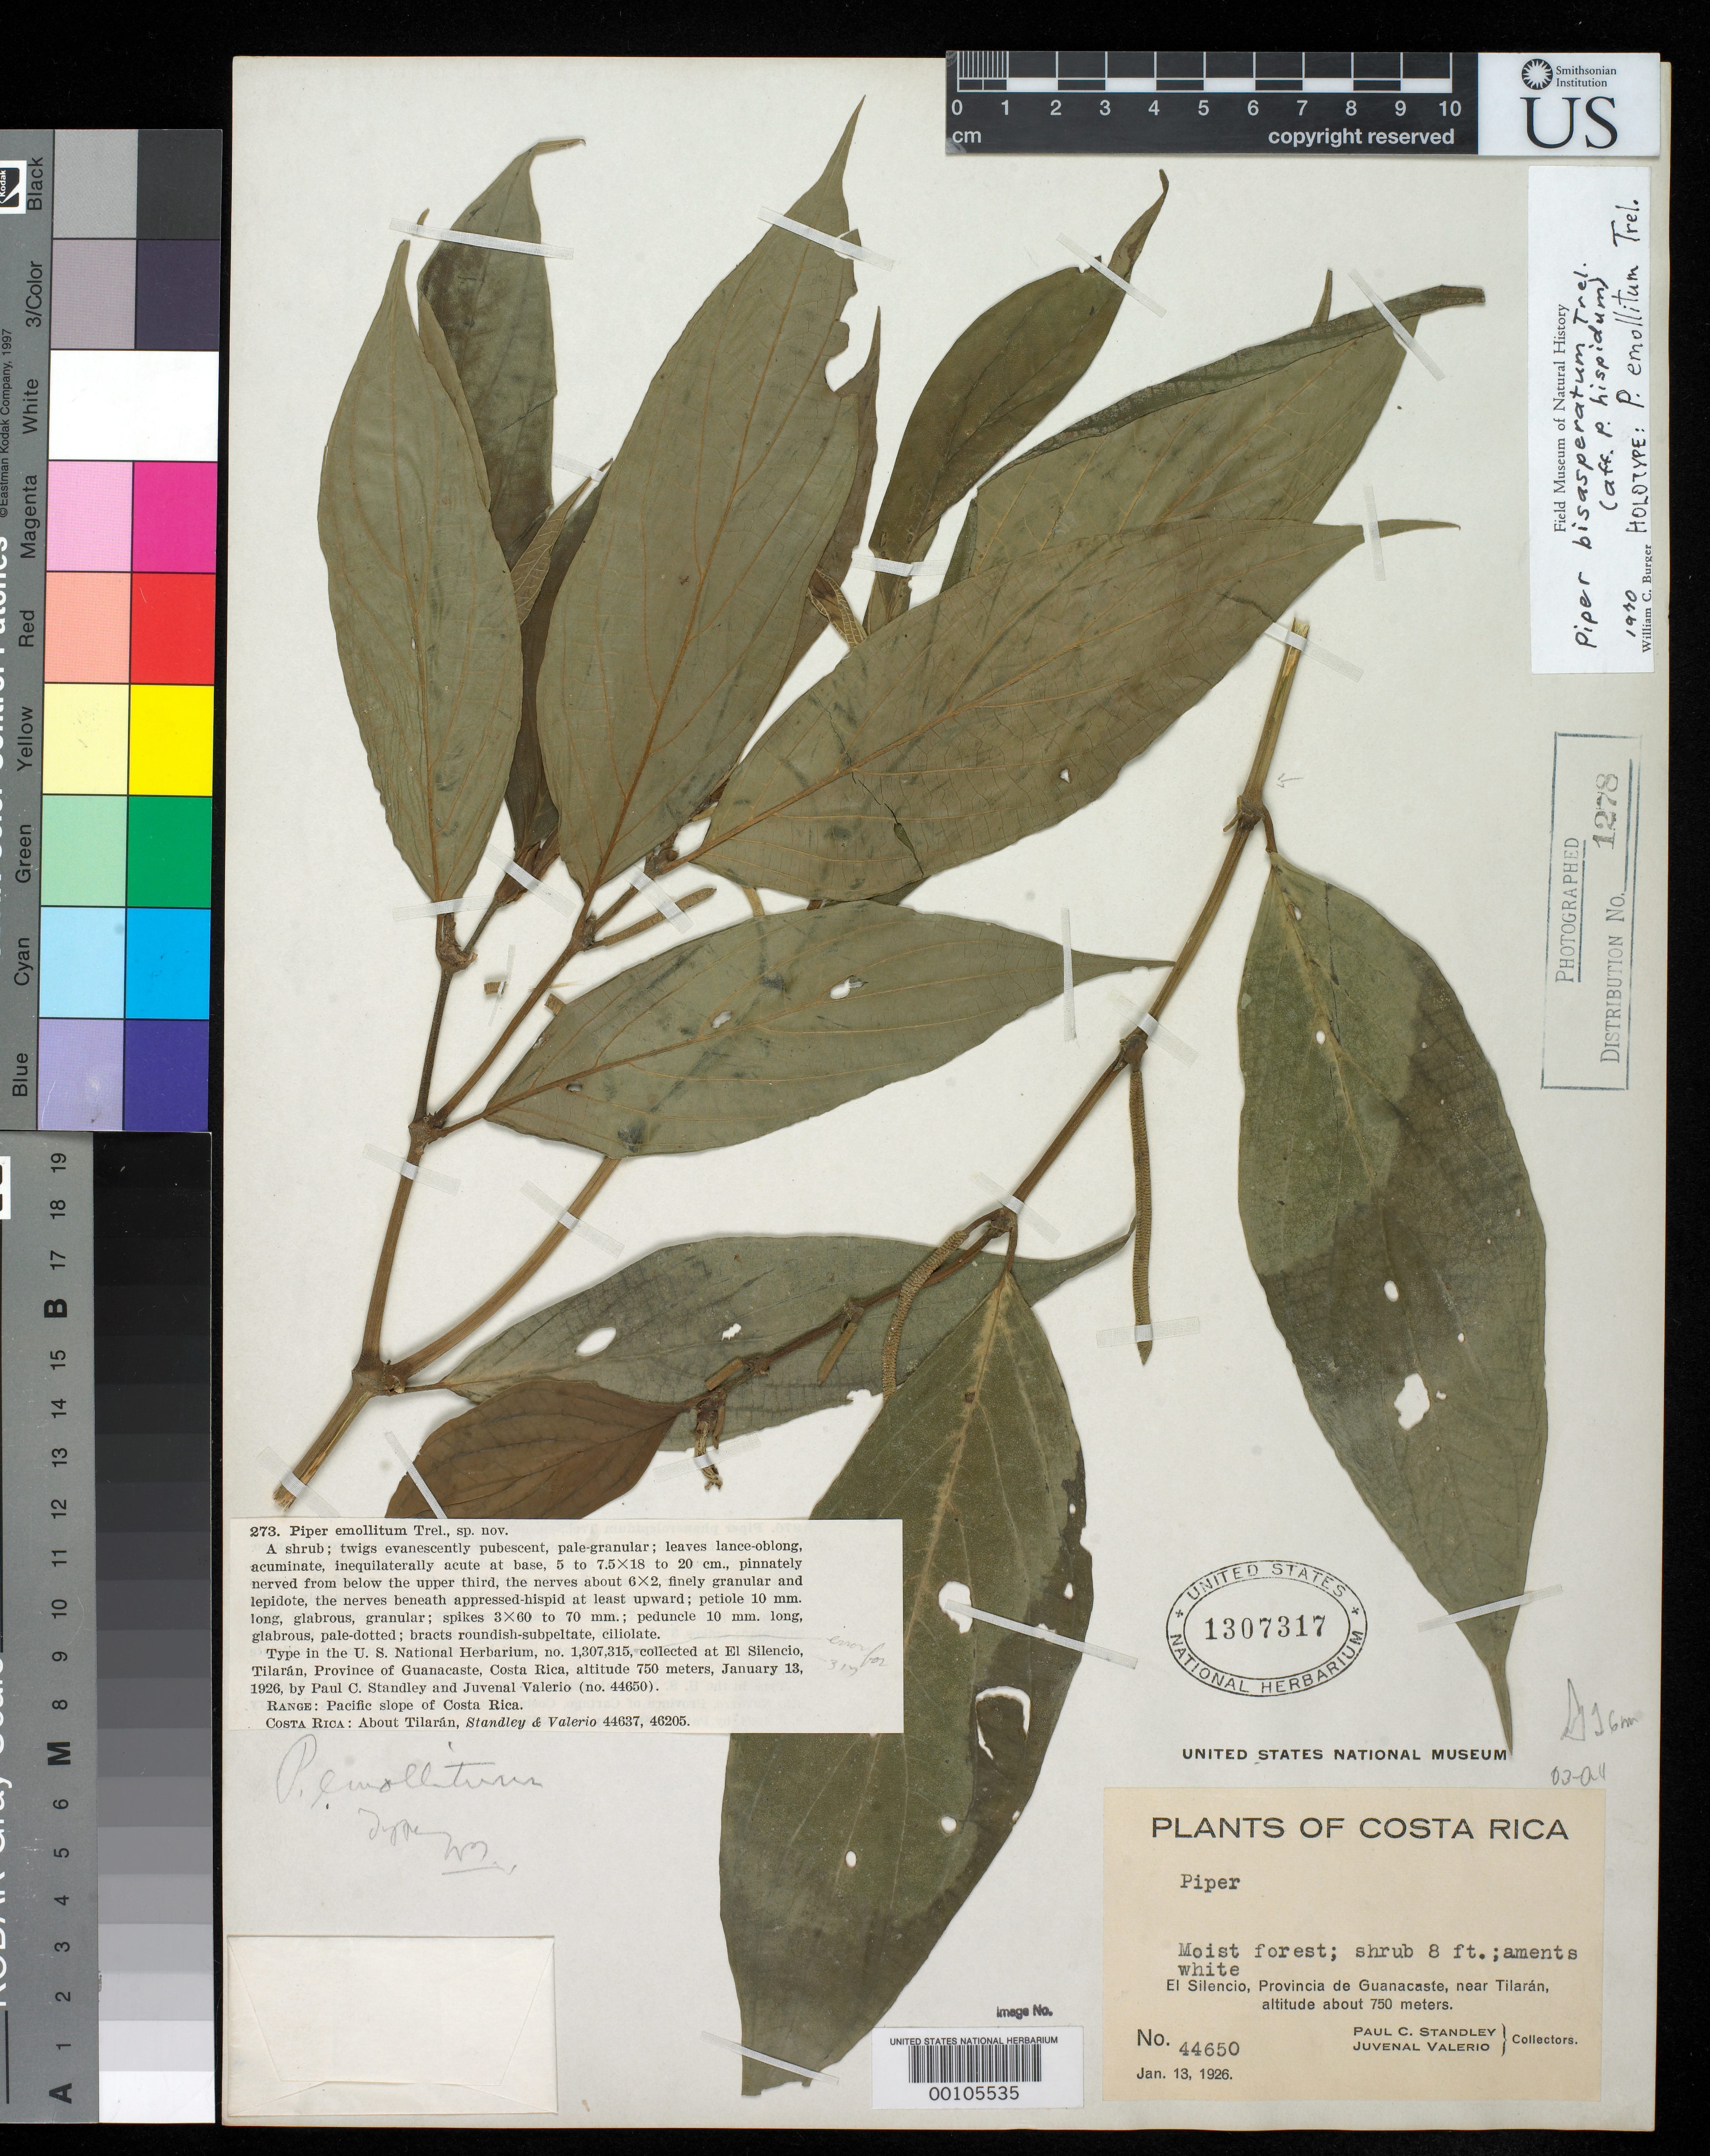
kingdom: Plantae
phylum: Tracheophyta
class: Magnoliopsida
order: Piperales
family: Piperaceae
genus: Piper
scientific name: Piper emollitum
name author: Trel.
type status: Holotype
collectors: P. C. Standley & J. Valerio R.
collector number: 44650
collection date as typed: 13 Jan 1926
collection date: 1926-01-13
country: Costa Rica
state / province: Guanacaste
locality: El Silencio, near Tilaran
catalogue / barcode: US 1307317